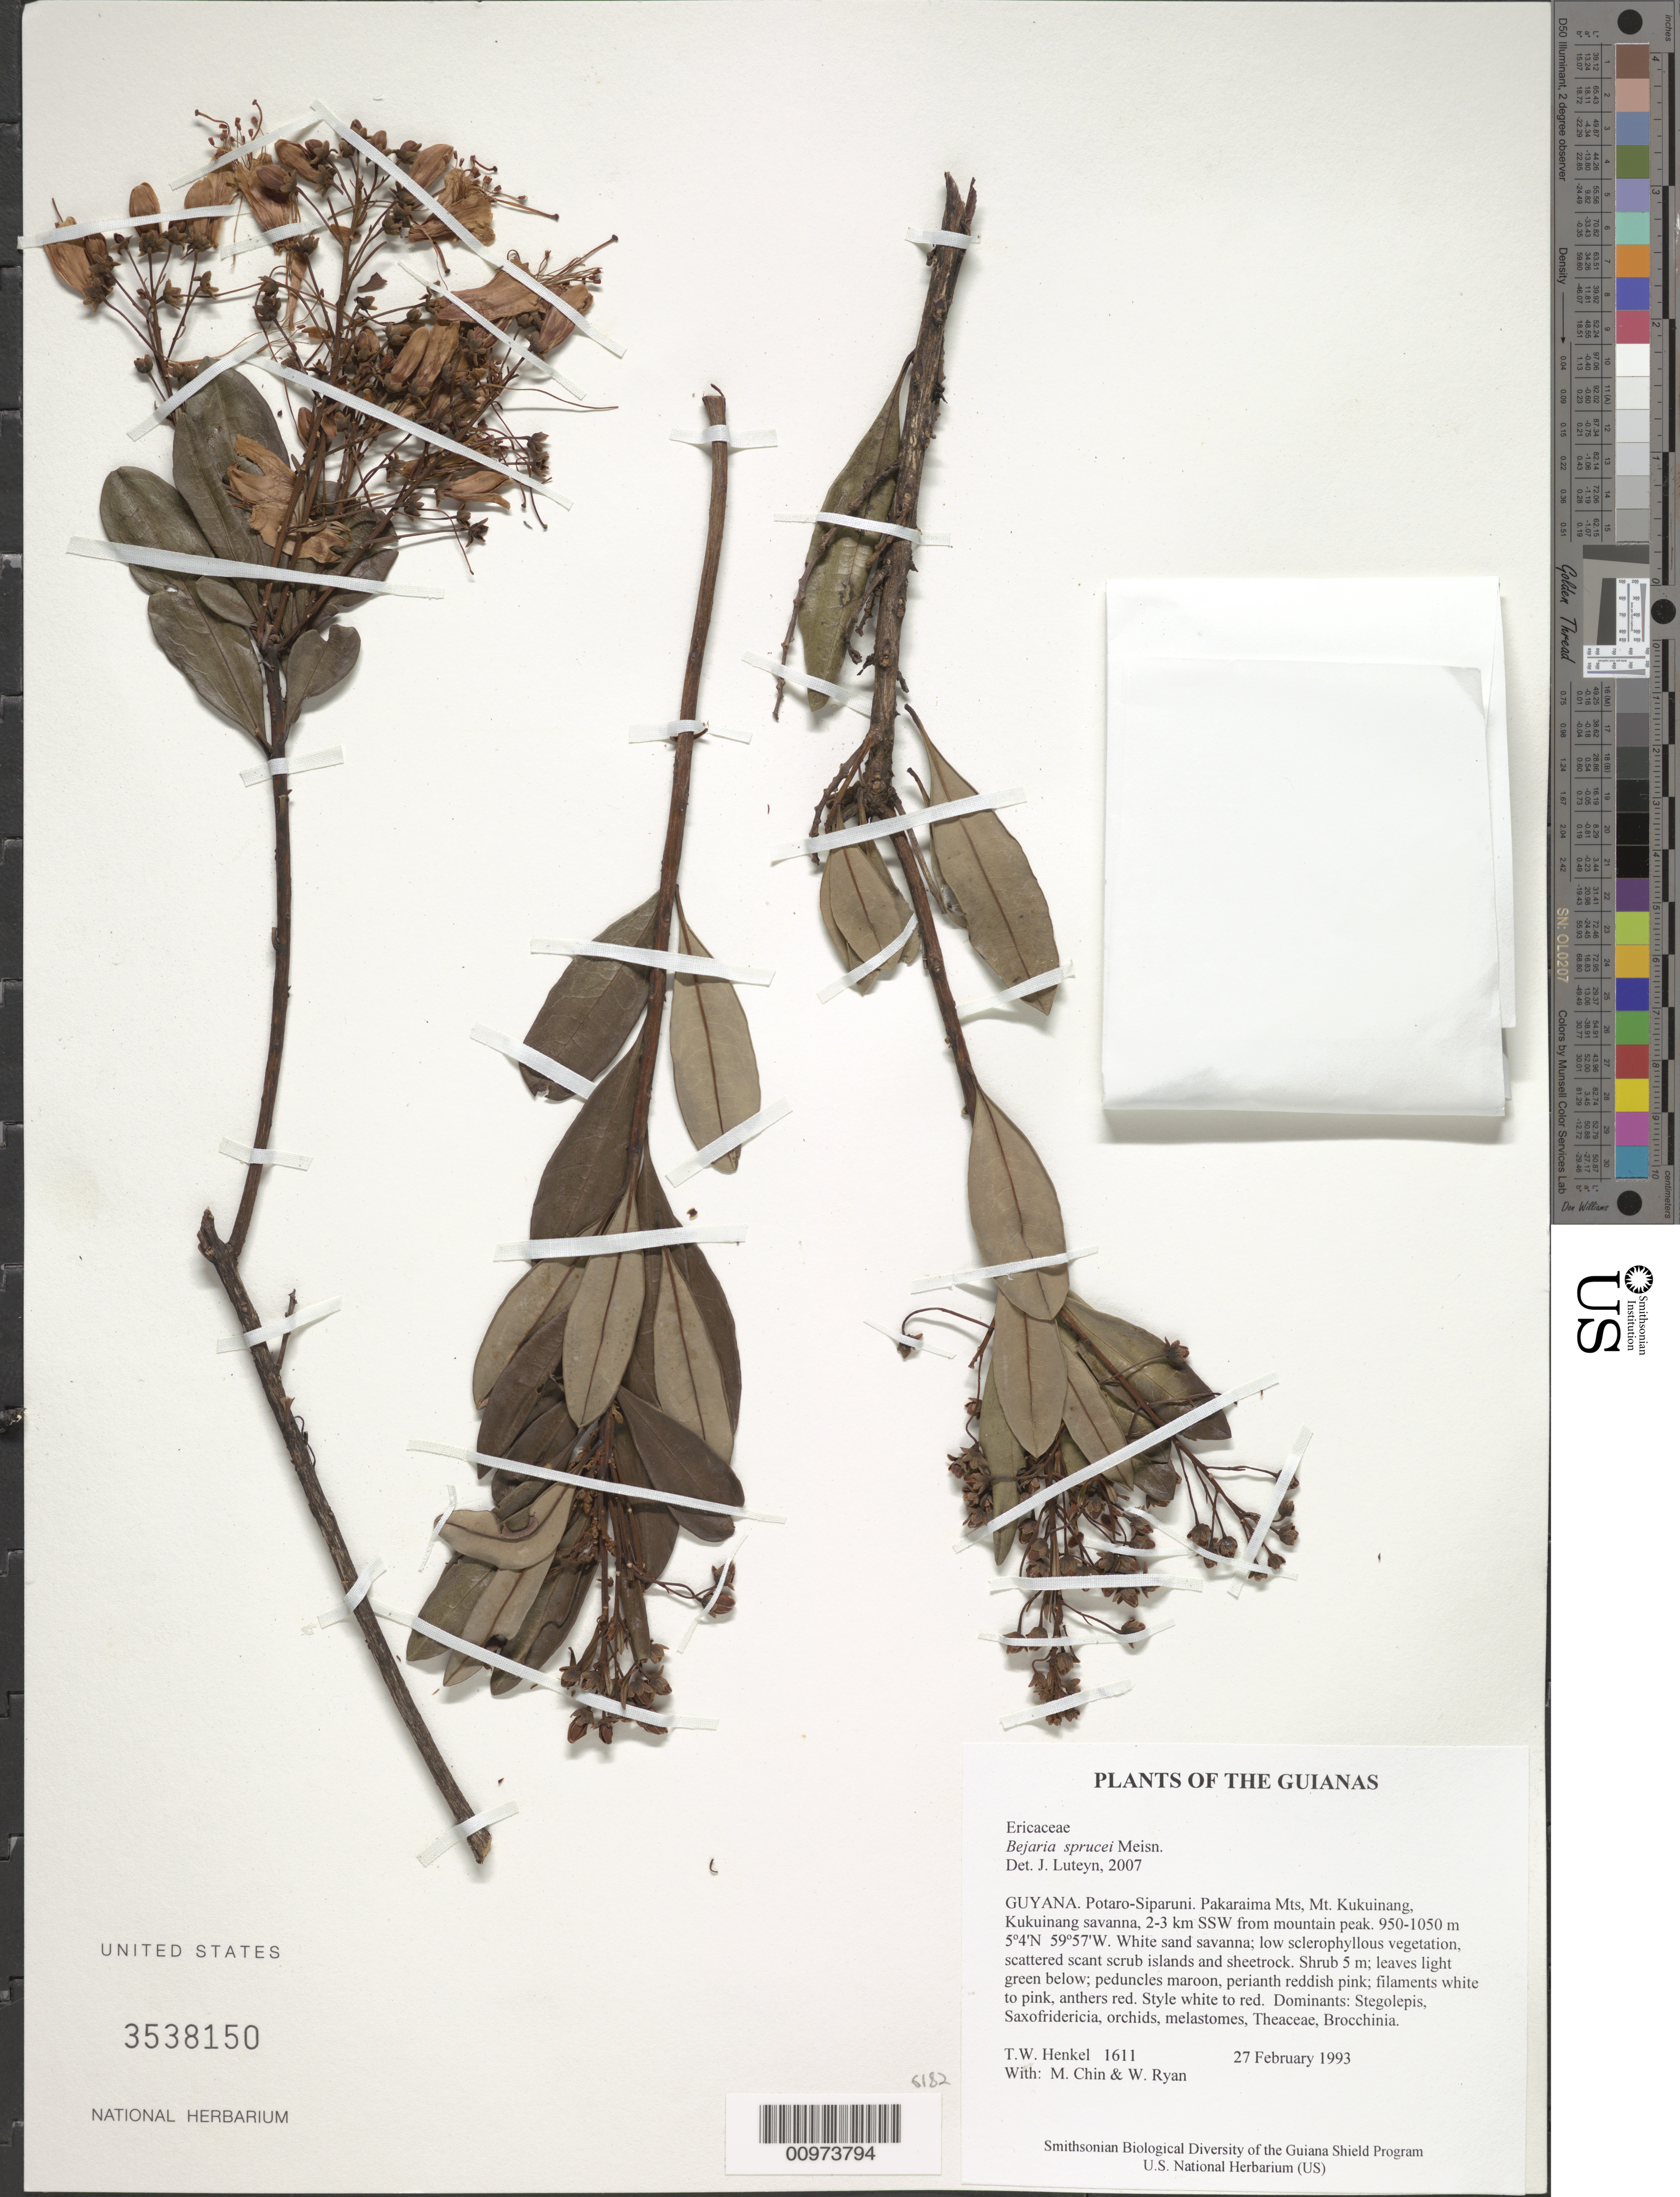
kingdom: Plantae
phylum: Tracheophyta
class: Magnoliopsida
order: Ericales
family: Ericaceae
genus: Bejaria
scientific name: Bejaria sprucei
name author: Meisn.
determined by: Luteyn, J. L.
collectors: T. Henkel, M. Chin & W. Ryan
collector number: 1611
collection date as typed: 27 February 1993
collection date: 1993-02-27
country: Guyana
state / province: Potaro-Siparuni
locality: Pakaraima Mts, Mt. Kukuinang, Kukuinang savanna, 2-3 km SSW from mountain peak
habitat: White sand savanna; low sclerophyllous vegetation, scattered scant scrub islands and sheetrock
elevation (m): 950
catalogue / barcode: US 3538150